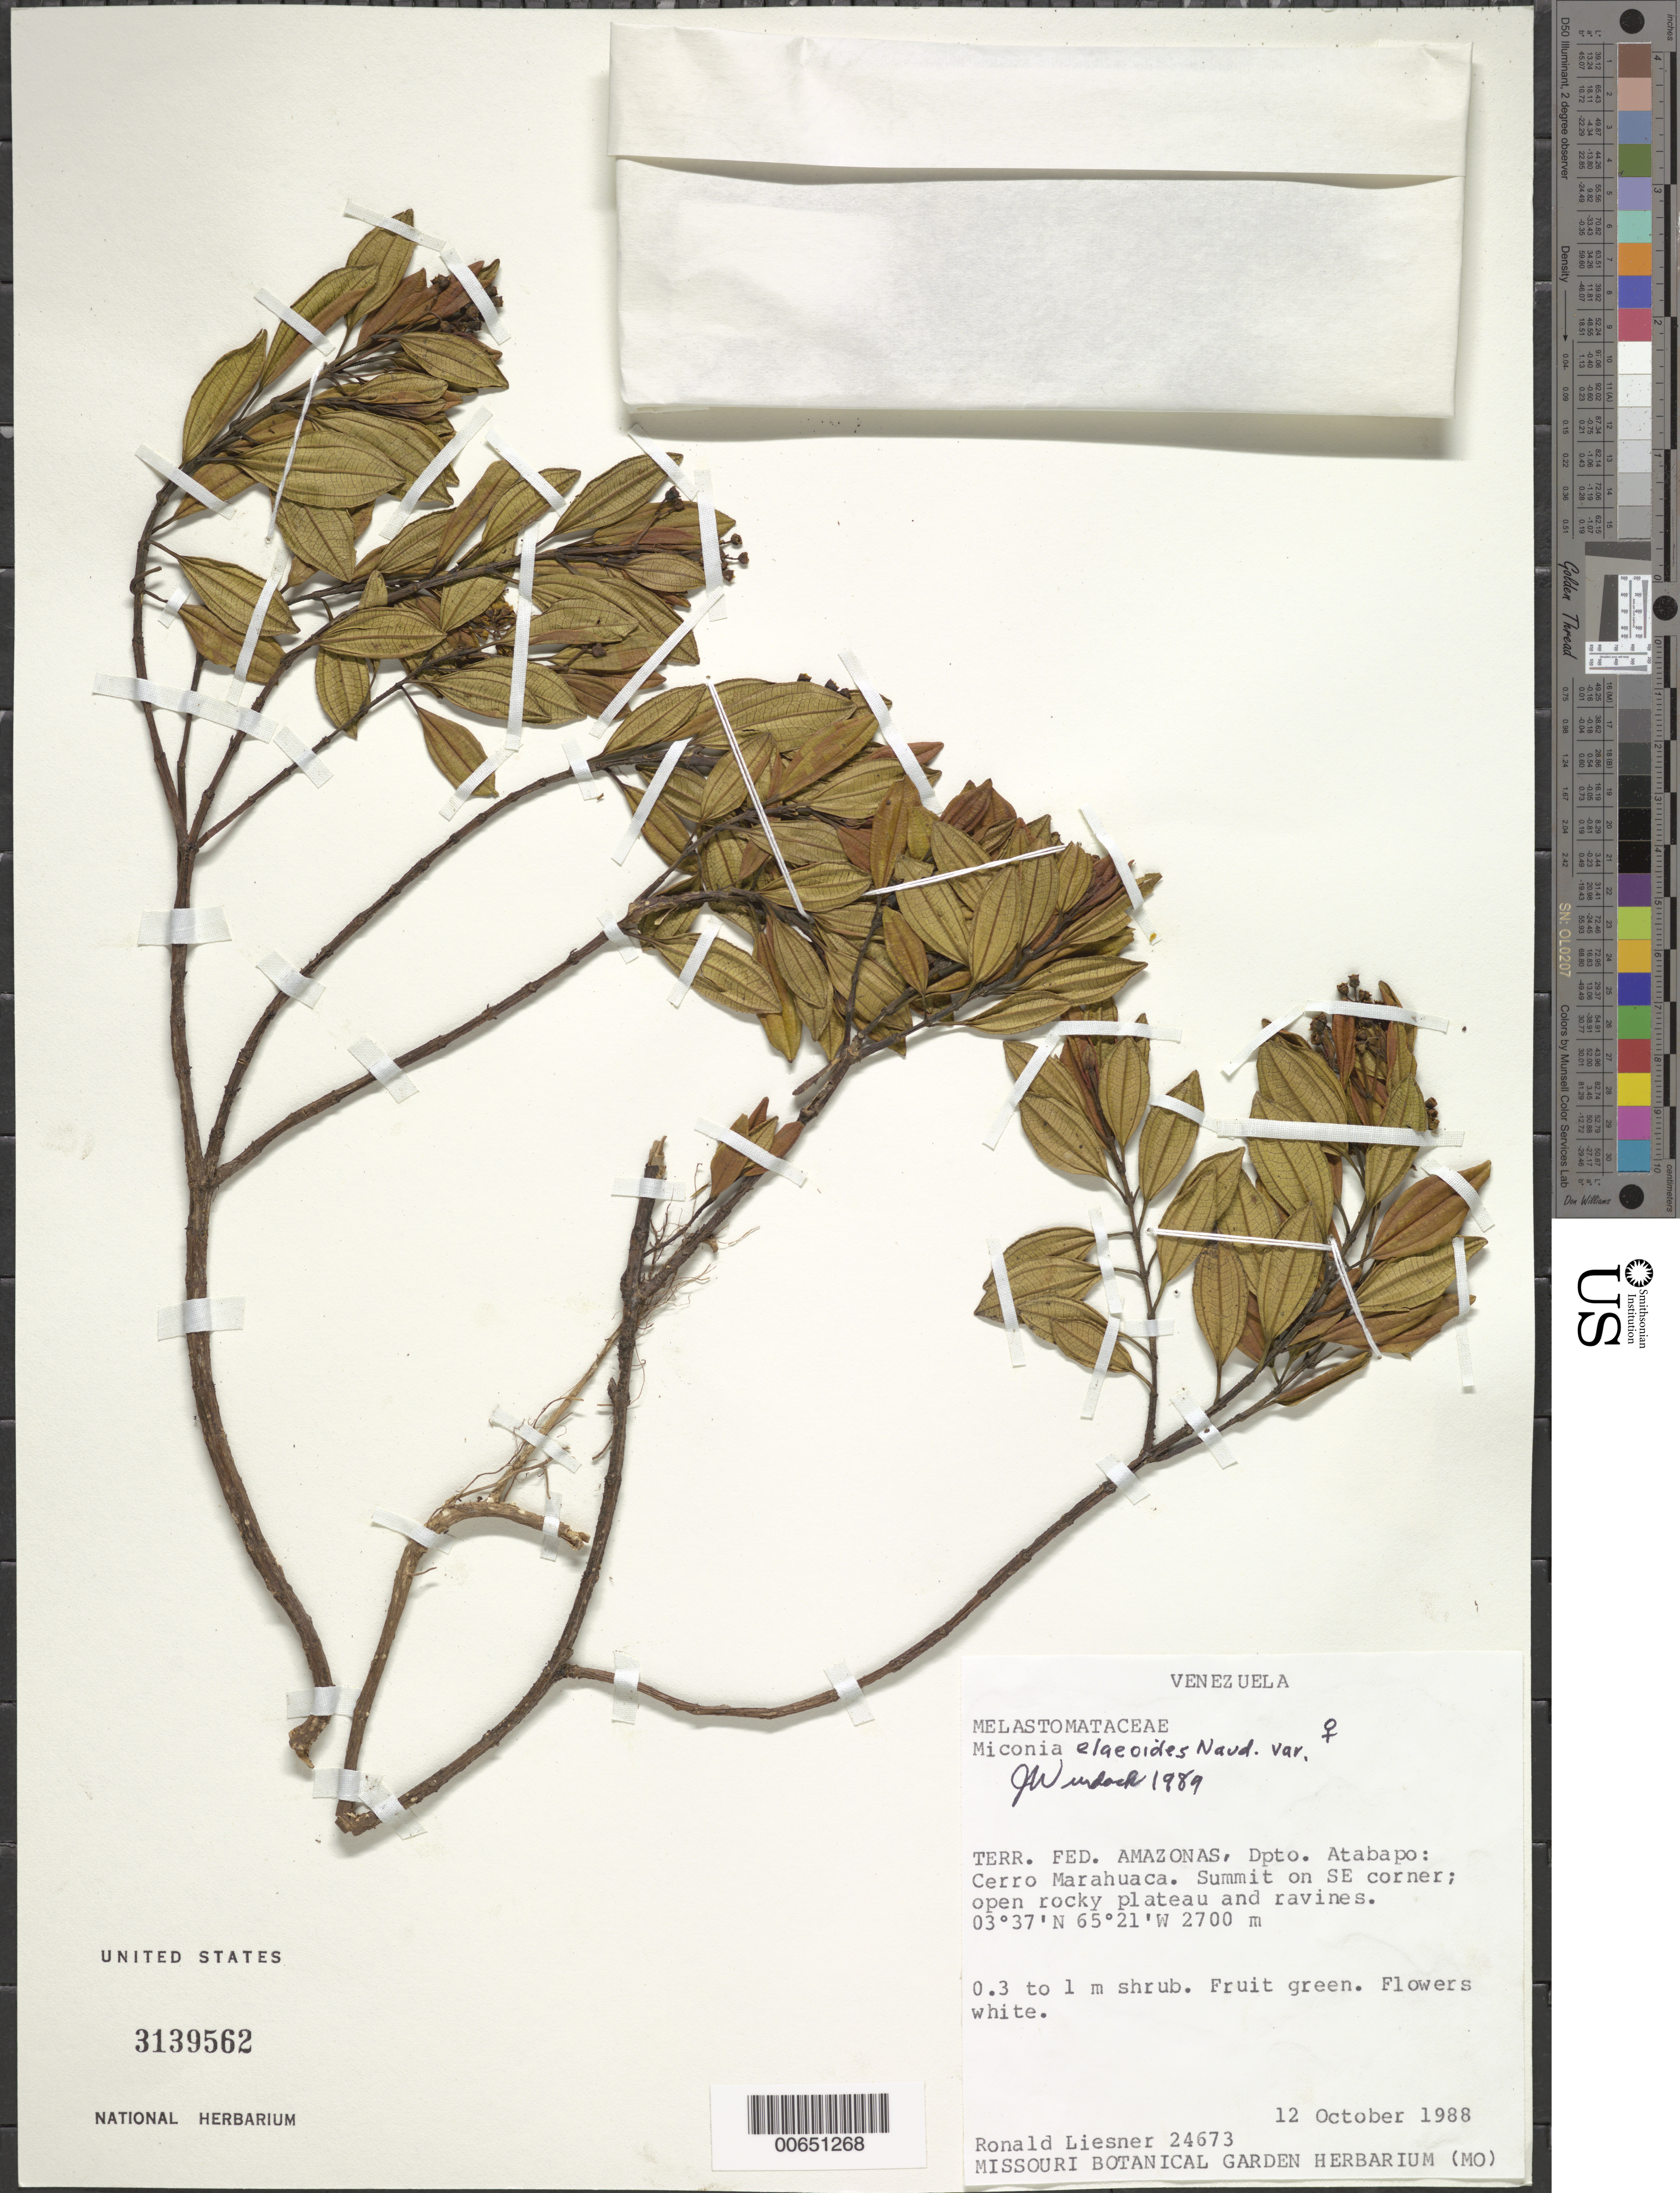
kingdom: Plantae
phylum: Tracheophyta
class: Magnoliopsida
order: Myrtales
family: Melastomataceae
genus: Miconia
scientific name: Miconia elaeoides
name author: Naudin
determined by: Wurdack, John J., (US), US (UNITED STATES)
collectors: R. L. Liesner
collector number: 24673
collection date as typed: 12-Oct-88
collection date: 1988-10-12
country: Venezuela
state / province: Amazonas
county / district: Atabapo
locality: Cerro Marahuaca, summit on SE corner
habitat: Open rocky plateau and ravines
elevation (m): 2700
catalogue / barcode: US 3139562